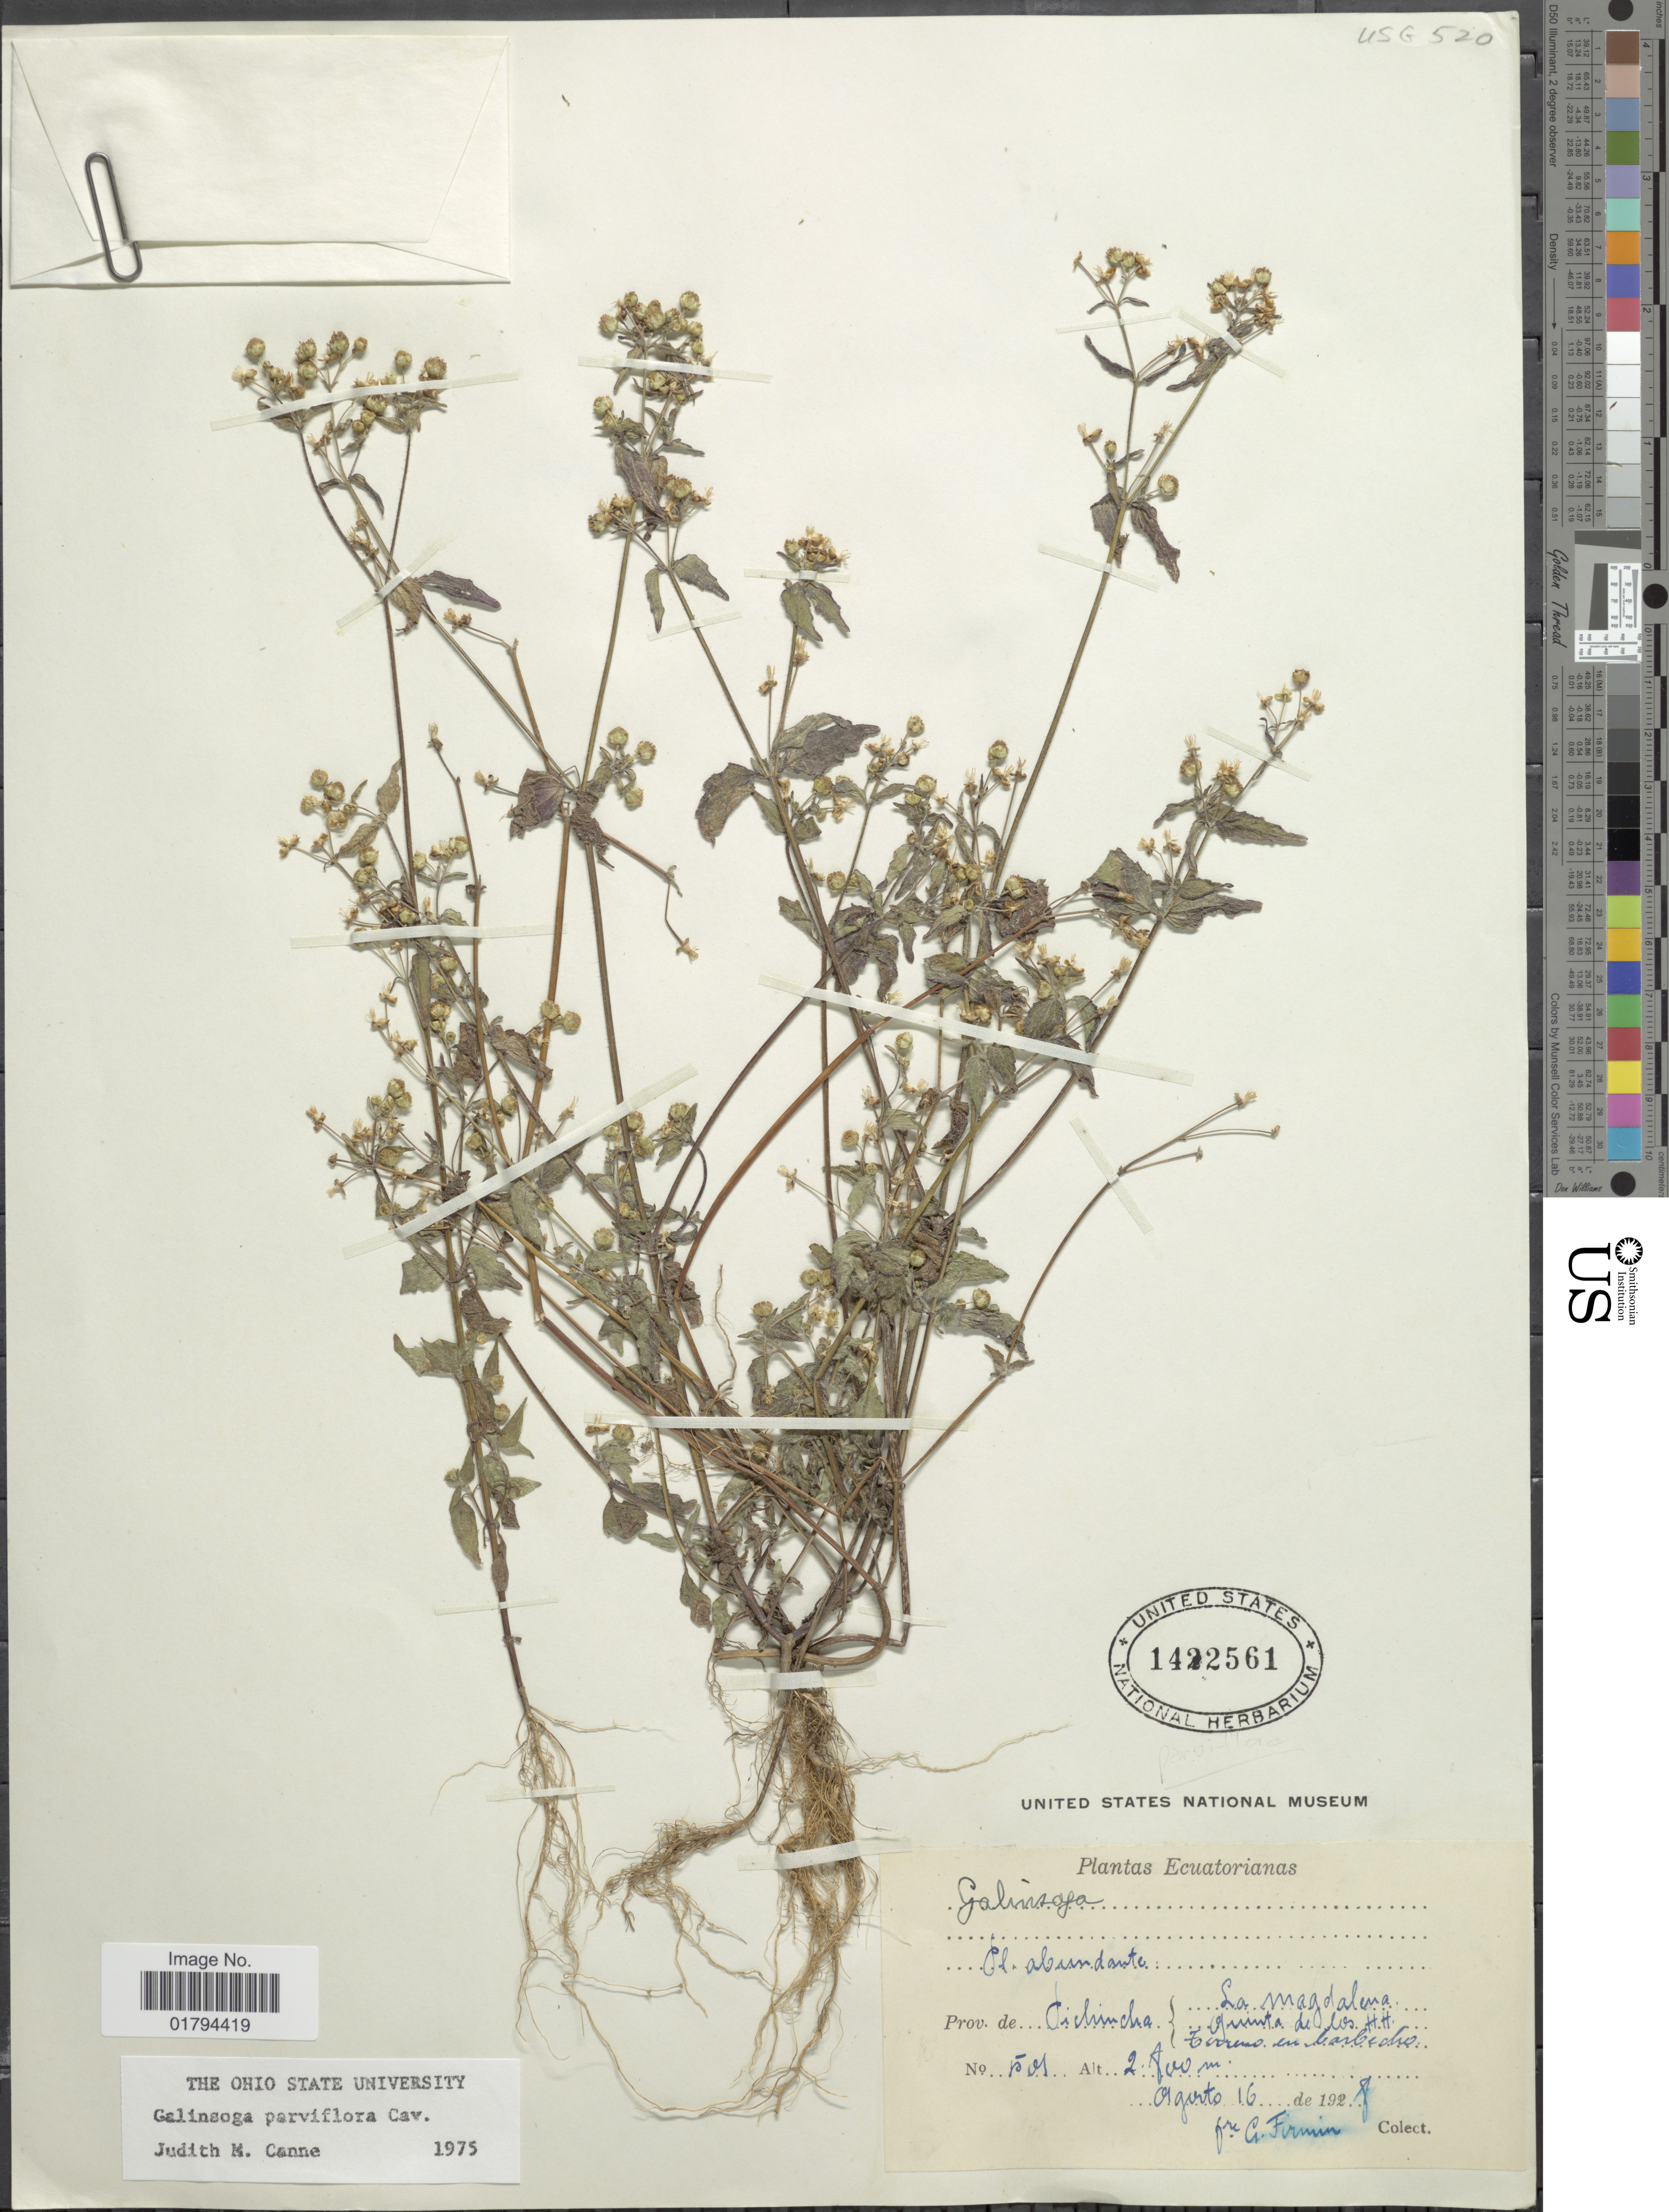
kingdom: Plantae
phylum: Tracheophyta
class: Magnoliopsida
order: Asterales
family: Asteraceae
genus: Galinsoga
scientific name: Galinsoga parviflora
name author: Cav.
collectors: F. Firmin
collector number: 501*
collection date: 1928-08-16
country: Ecuador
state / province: Pichincha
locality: La Magdalena, quinta de los H.H. terreni en carbedro.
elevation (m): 2800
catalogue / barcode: US 1422561